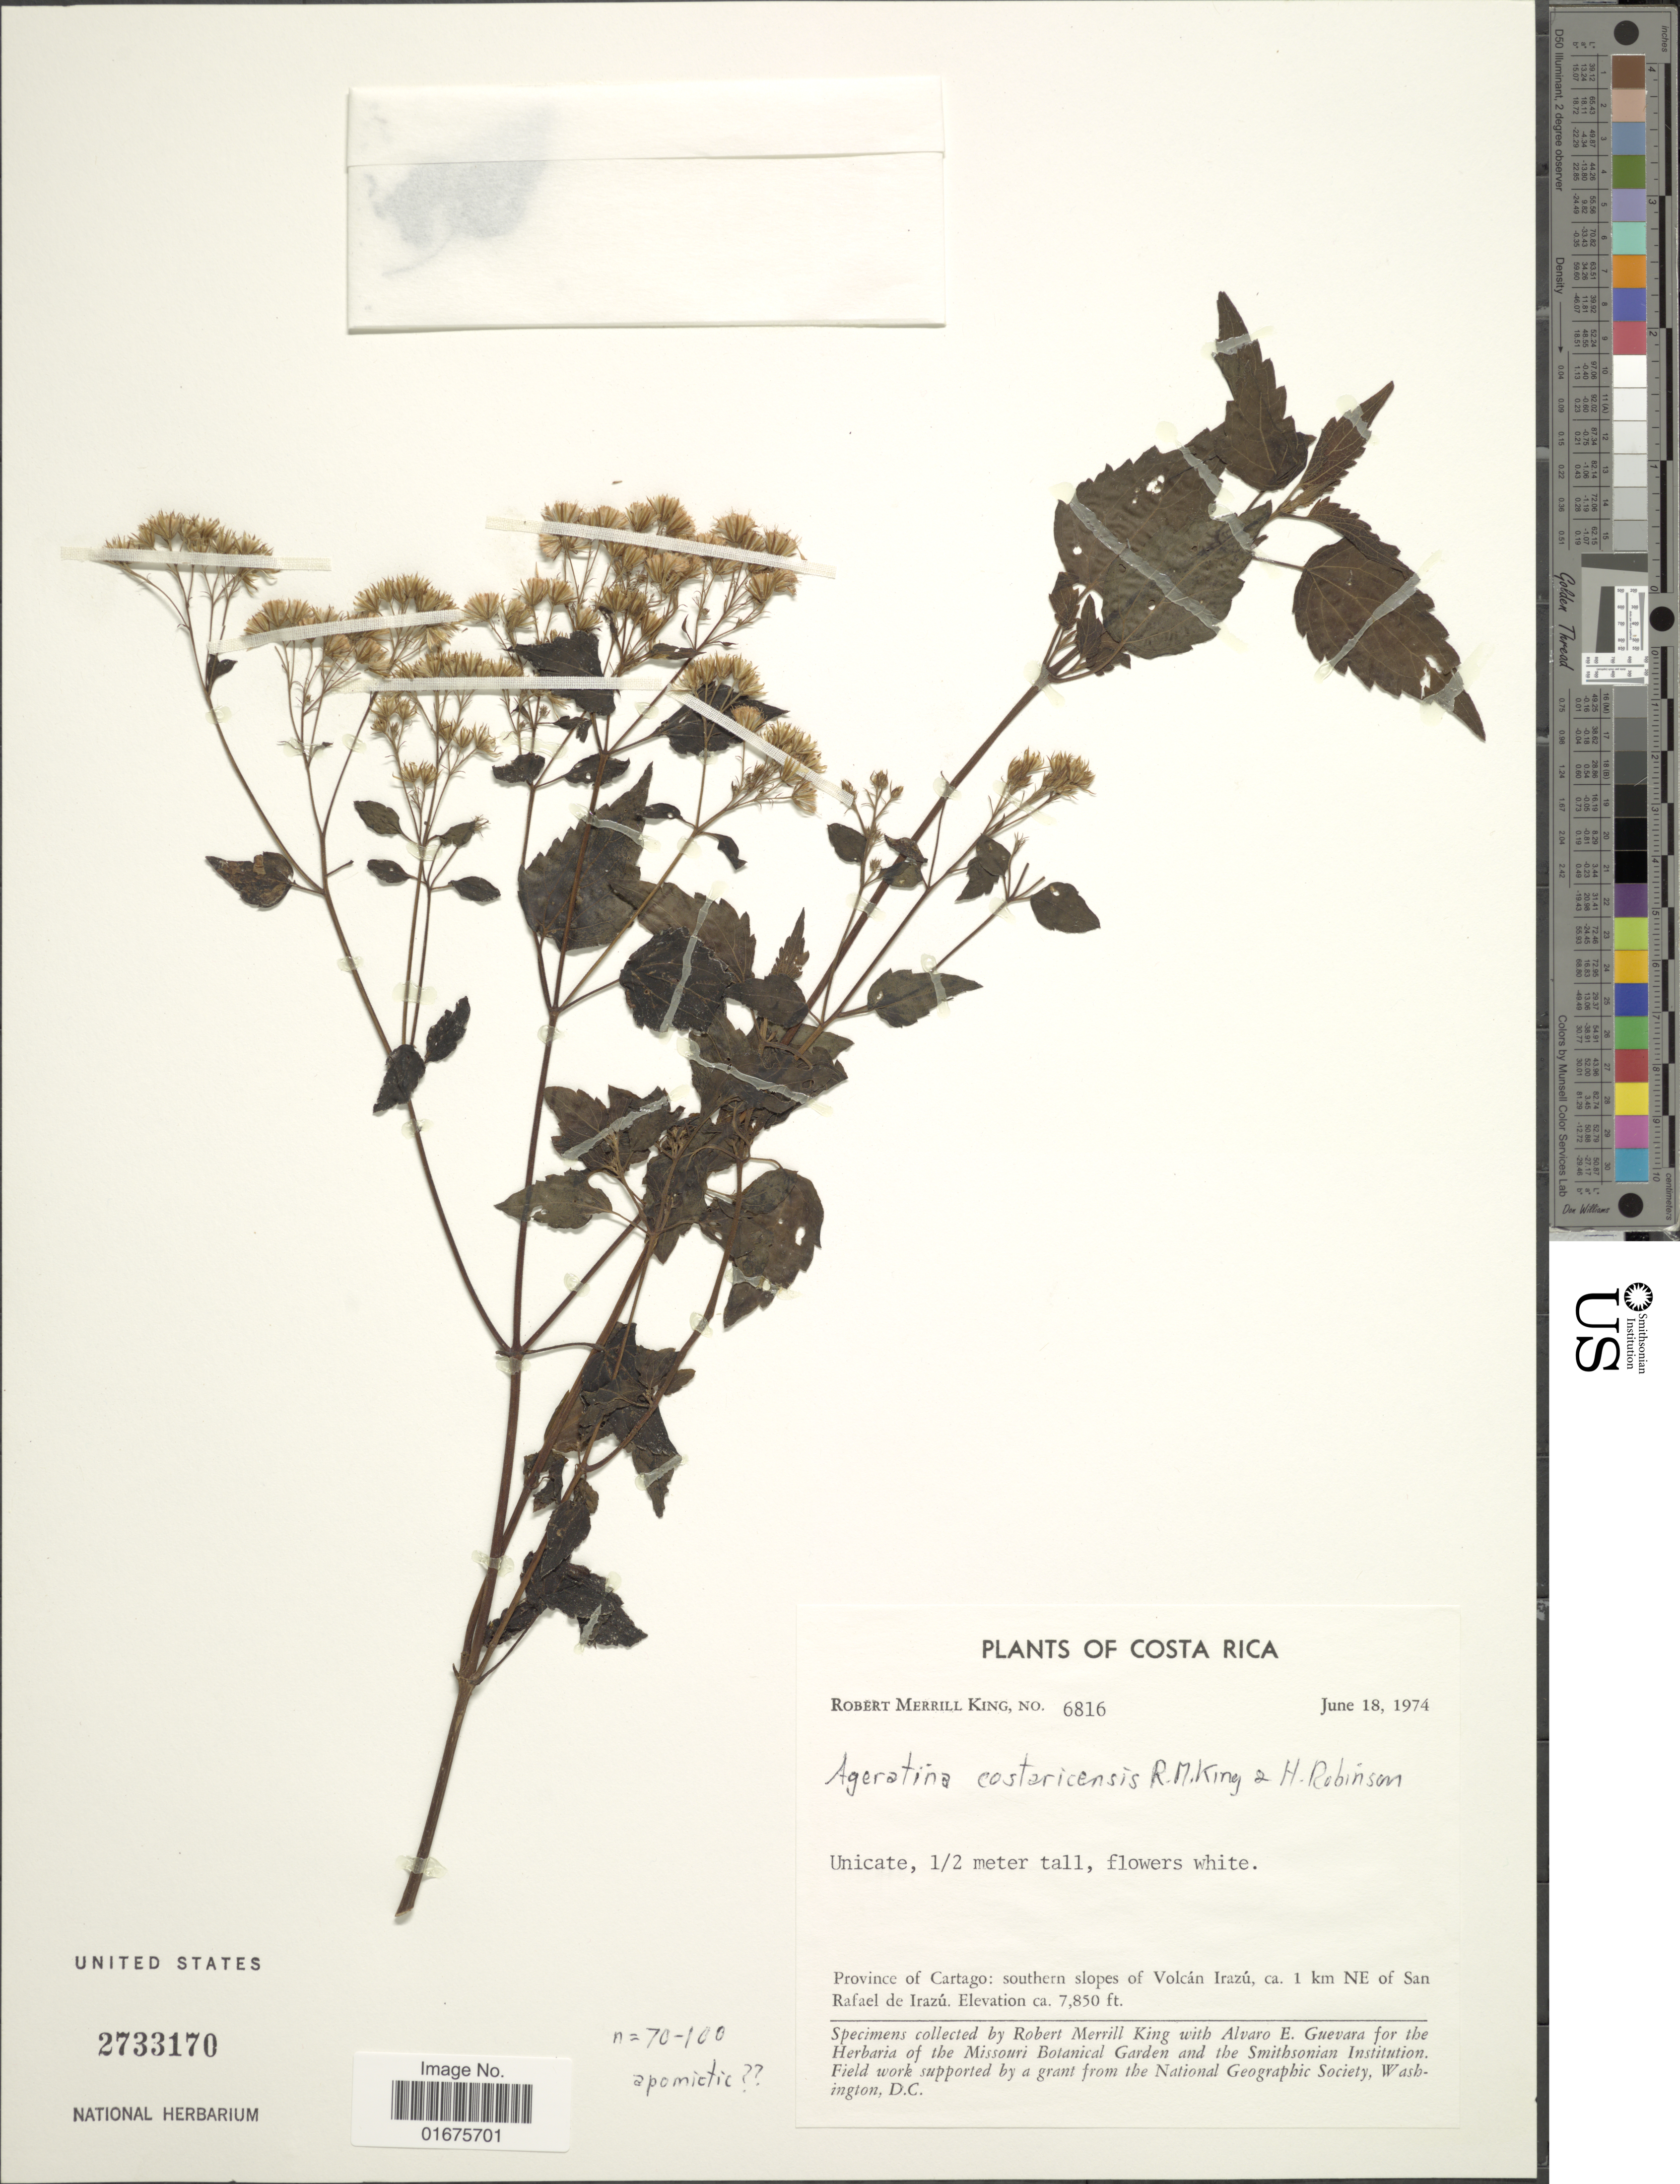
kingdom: Plantae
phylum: Tracheophyta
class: Magnoliopsida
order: Asterales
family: Asteraceae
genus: Ageratina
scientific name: Ageratina costaricensis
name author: R.M. King & H. Rob.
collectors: R. M. King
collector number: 6816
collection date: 1974-06-18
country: Costa Rica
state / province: Cartago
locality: Southern slopes of Volcan Irazu, ca. 1 km NE of San Rafael de Irazu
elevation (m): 2393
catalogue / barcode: US 2733170